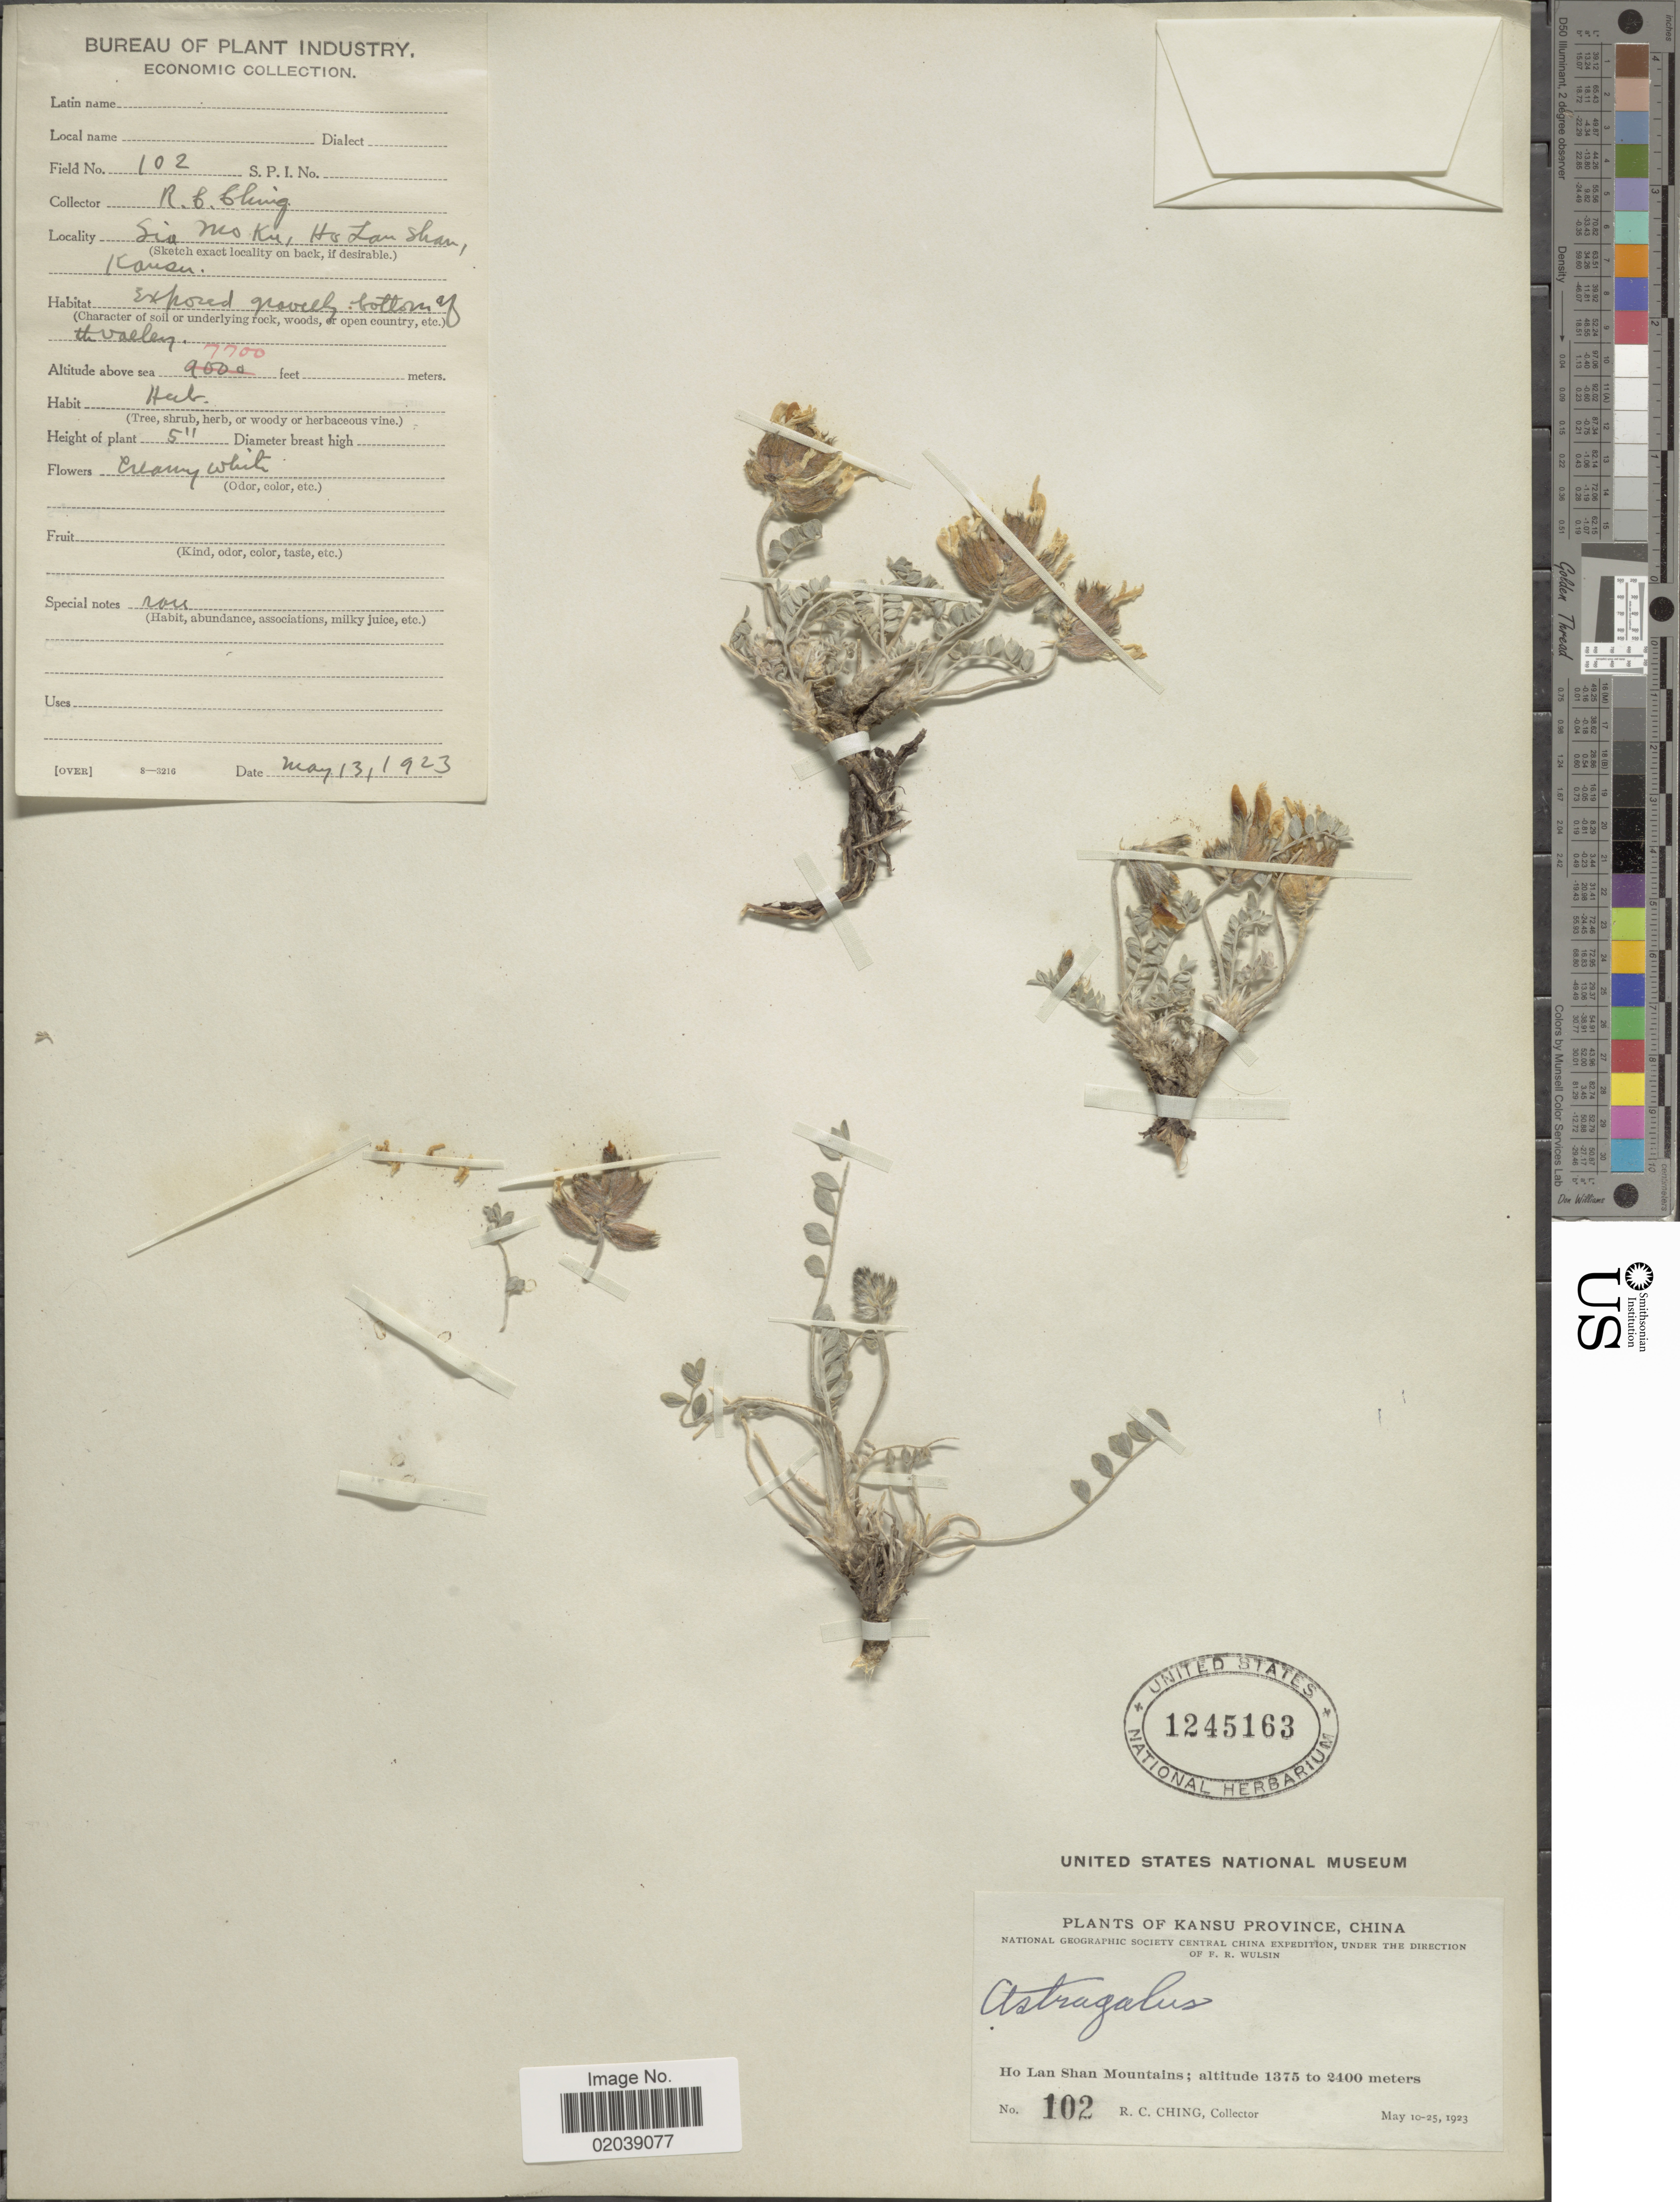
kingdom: Plantae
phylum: Tracheophyta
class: Magnoliopsida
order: Fabales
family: Fabaceae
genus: Astragalus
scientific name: Astragalus sp.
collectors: R. C. Ching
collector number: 102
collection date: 1923-05-13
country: China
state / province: Gansu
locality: Siao Mo Ku, Kansu Province, China, Ho Lan Shan Mountains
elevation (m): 7700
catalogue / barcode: US 1245163